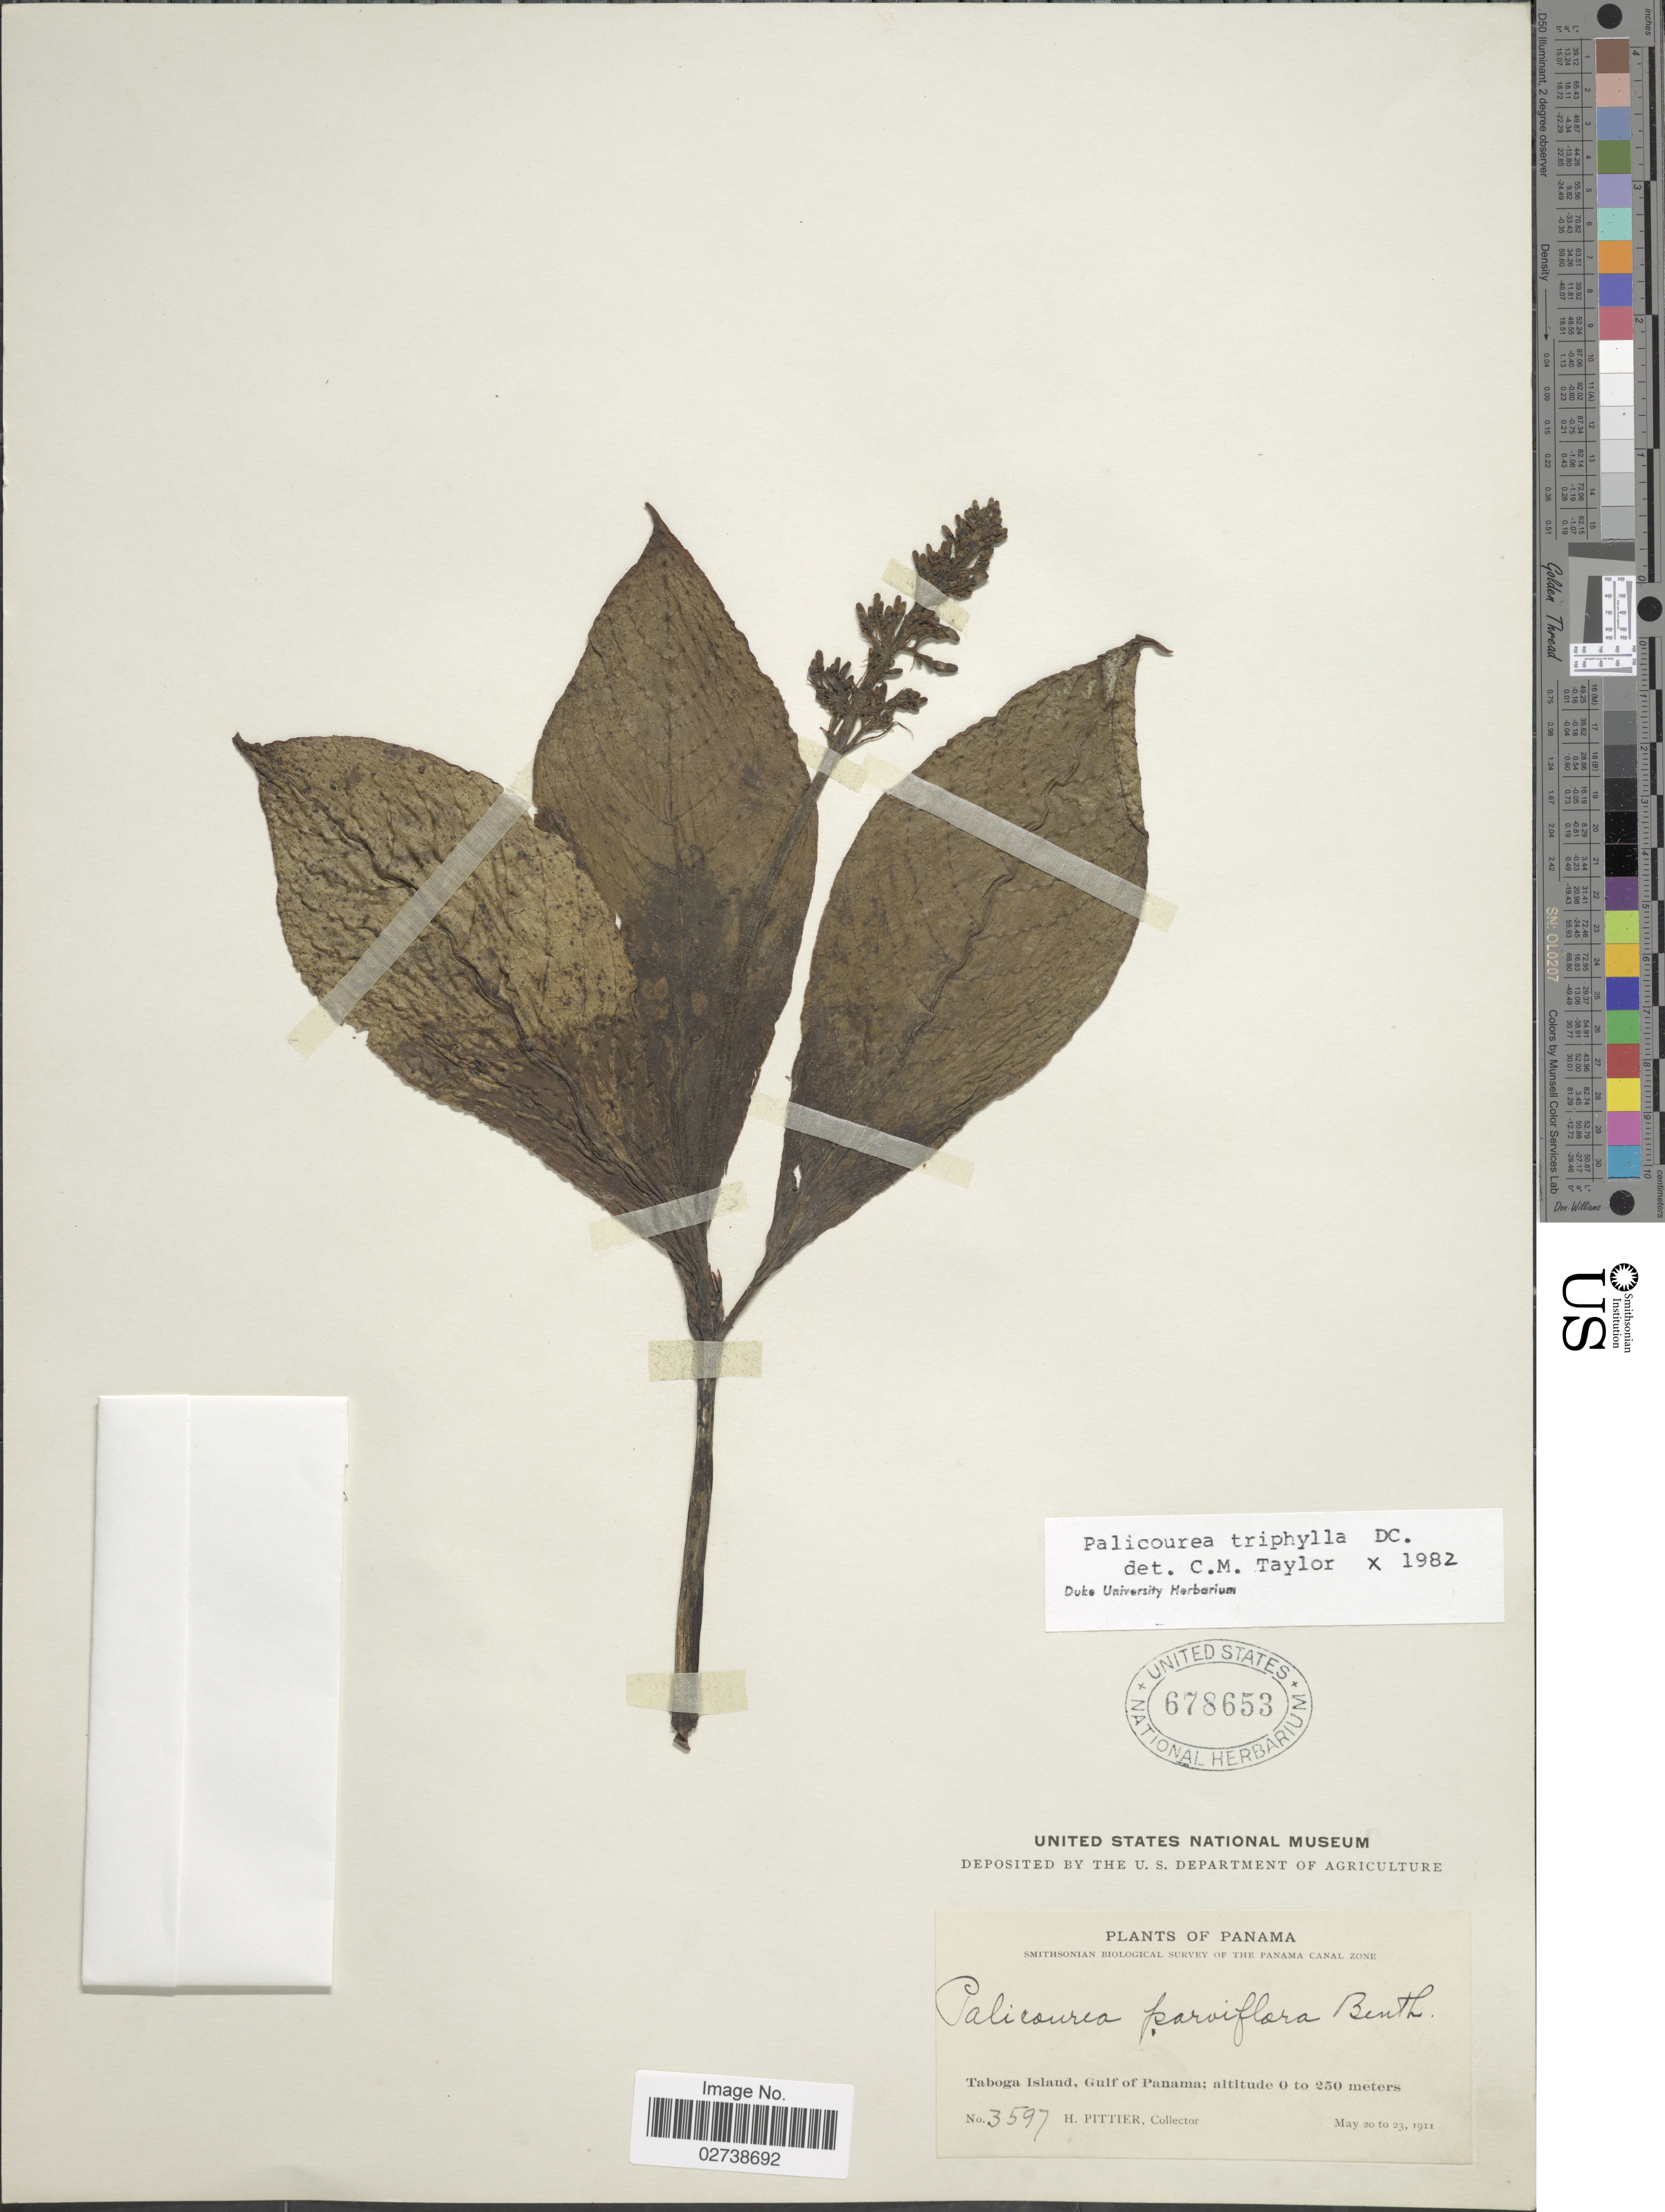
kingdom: Plantae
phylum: Tracheophyta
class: Magnoliopsida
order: Gentianales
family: Rubiaceae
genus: Palicourea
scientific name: Palicourea triphylla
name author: DC.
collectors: H. F. Pittier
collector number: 3597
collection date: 1911-05-20/1911-05-23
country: Panama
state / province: Panamá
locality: Taboga Island, Gulf of Panama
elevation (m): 0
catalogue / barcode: US 678653